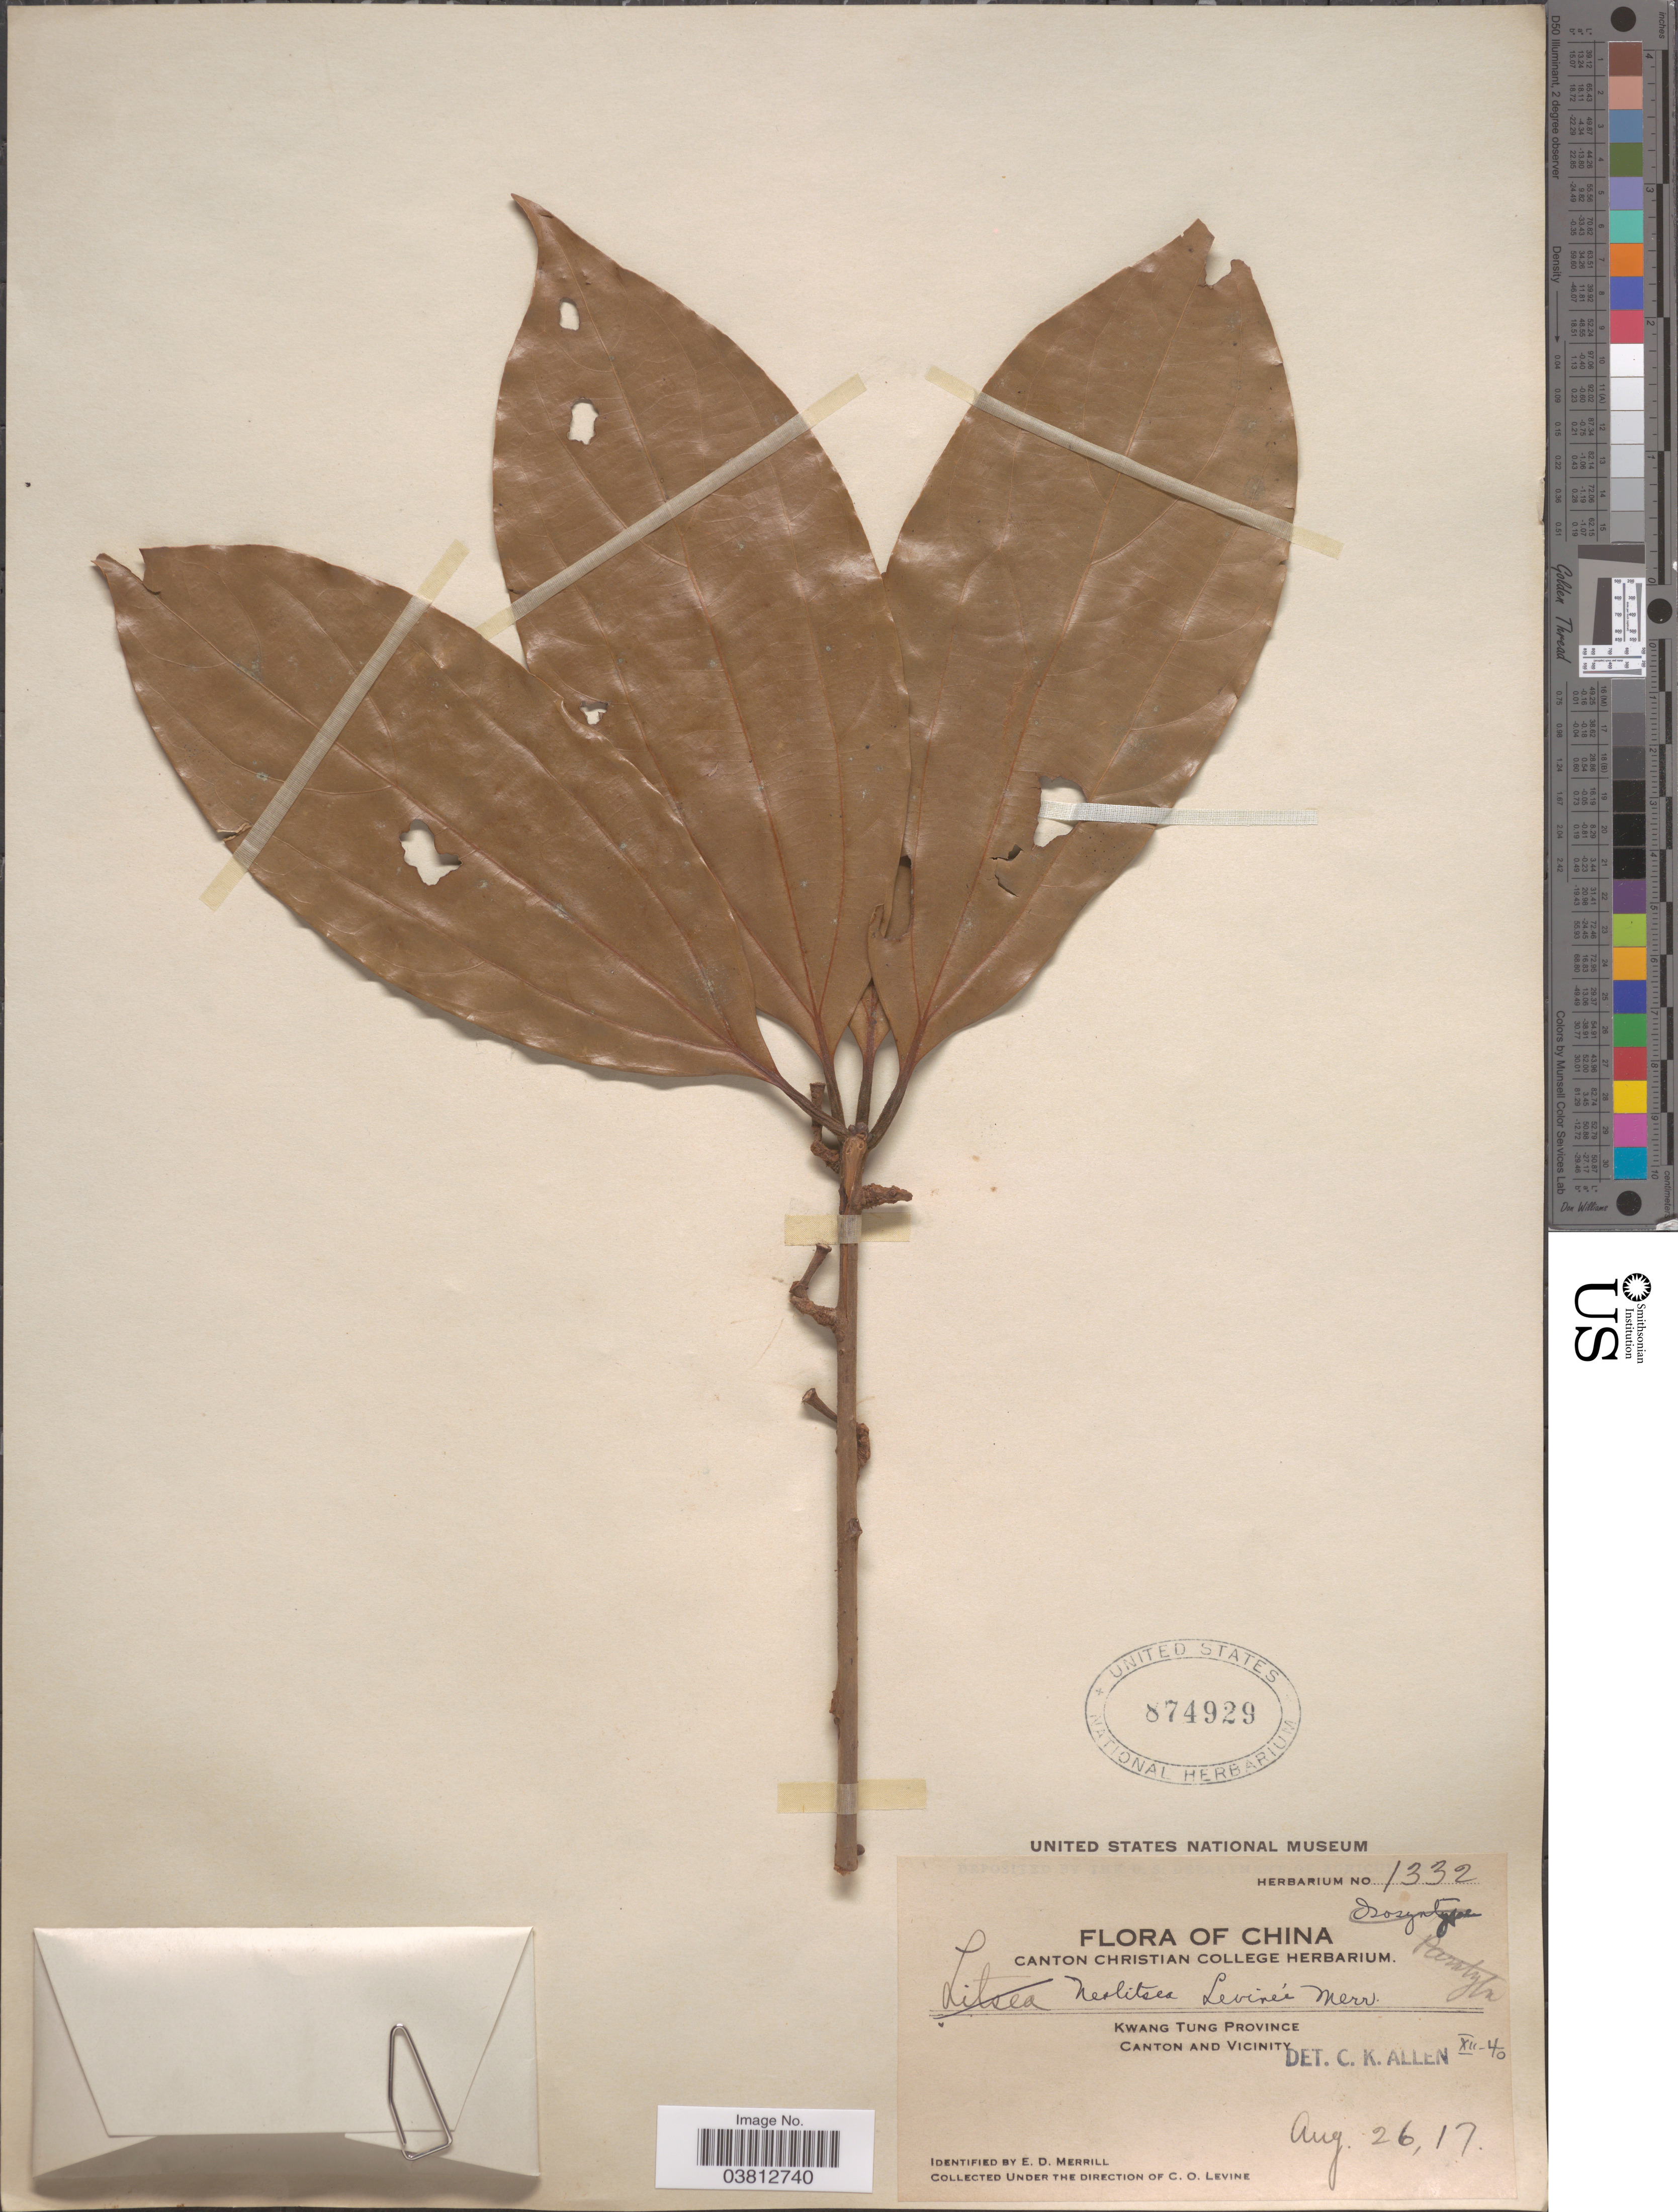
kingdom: Plantae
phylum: Tracheophyta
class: Magnoliopsida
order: Laurales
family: Lauraceae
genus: Neolitsea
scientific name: Neolitsea levinei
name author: Merr.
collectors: C. O. Levine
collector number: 1332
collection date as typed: Transcribed d/m/y: 26/8/17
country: China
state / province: Guangdong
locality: Kwang Tung Province. Canton and Vicinity.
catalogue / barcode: US 874929